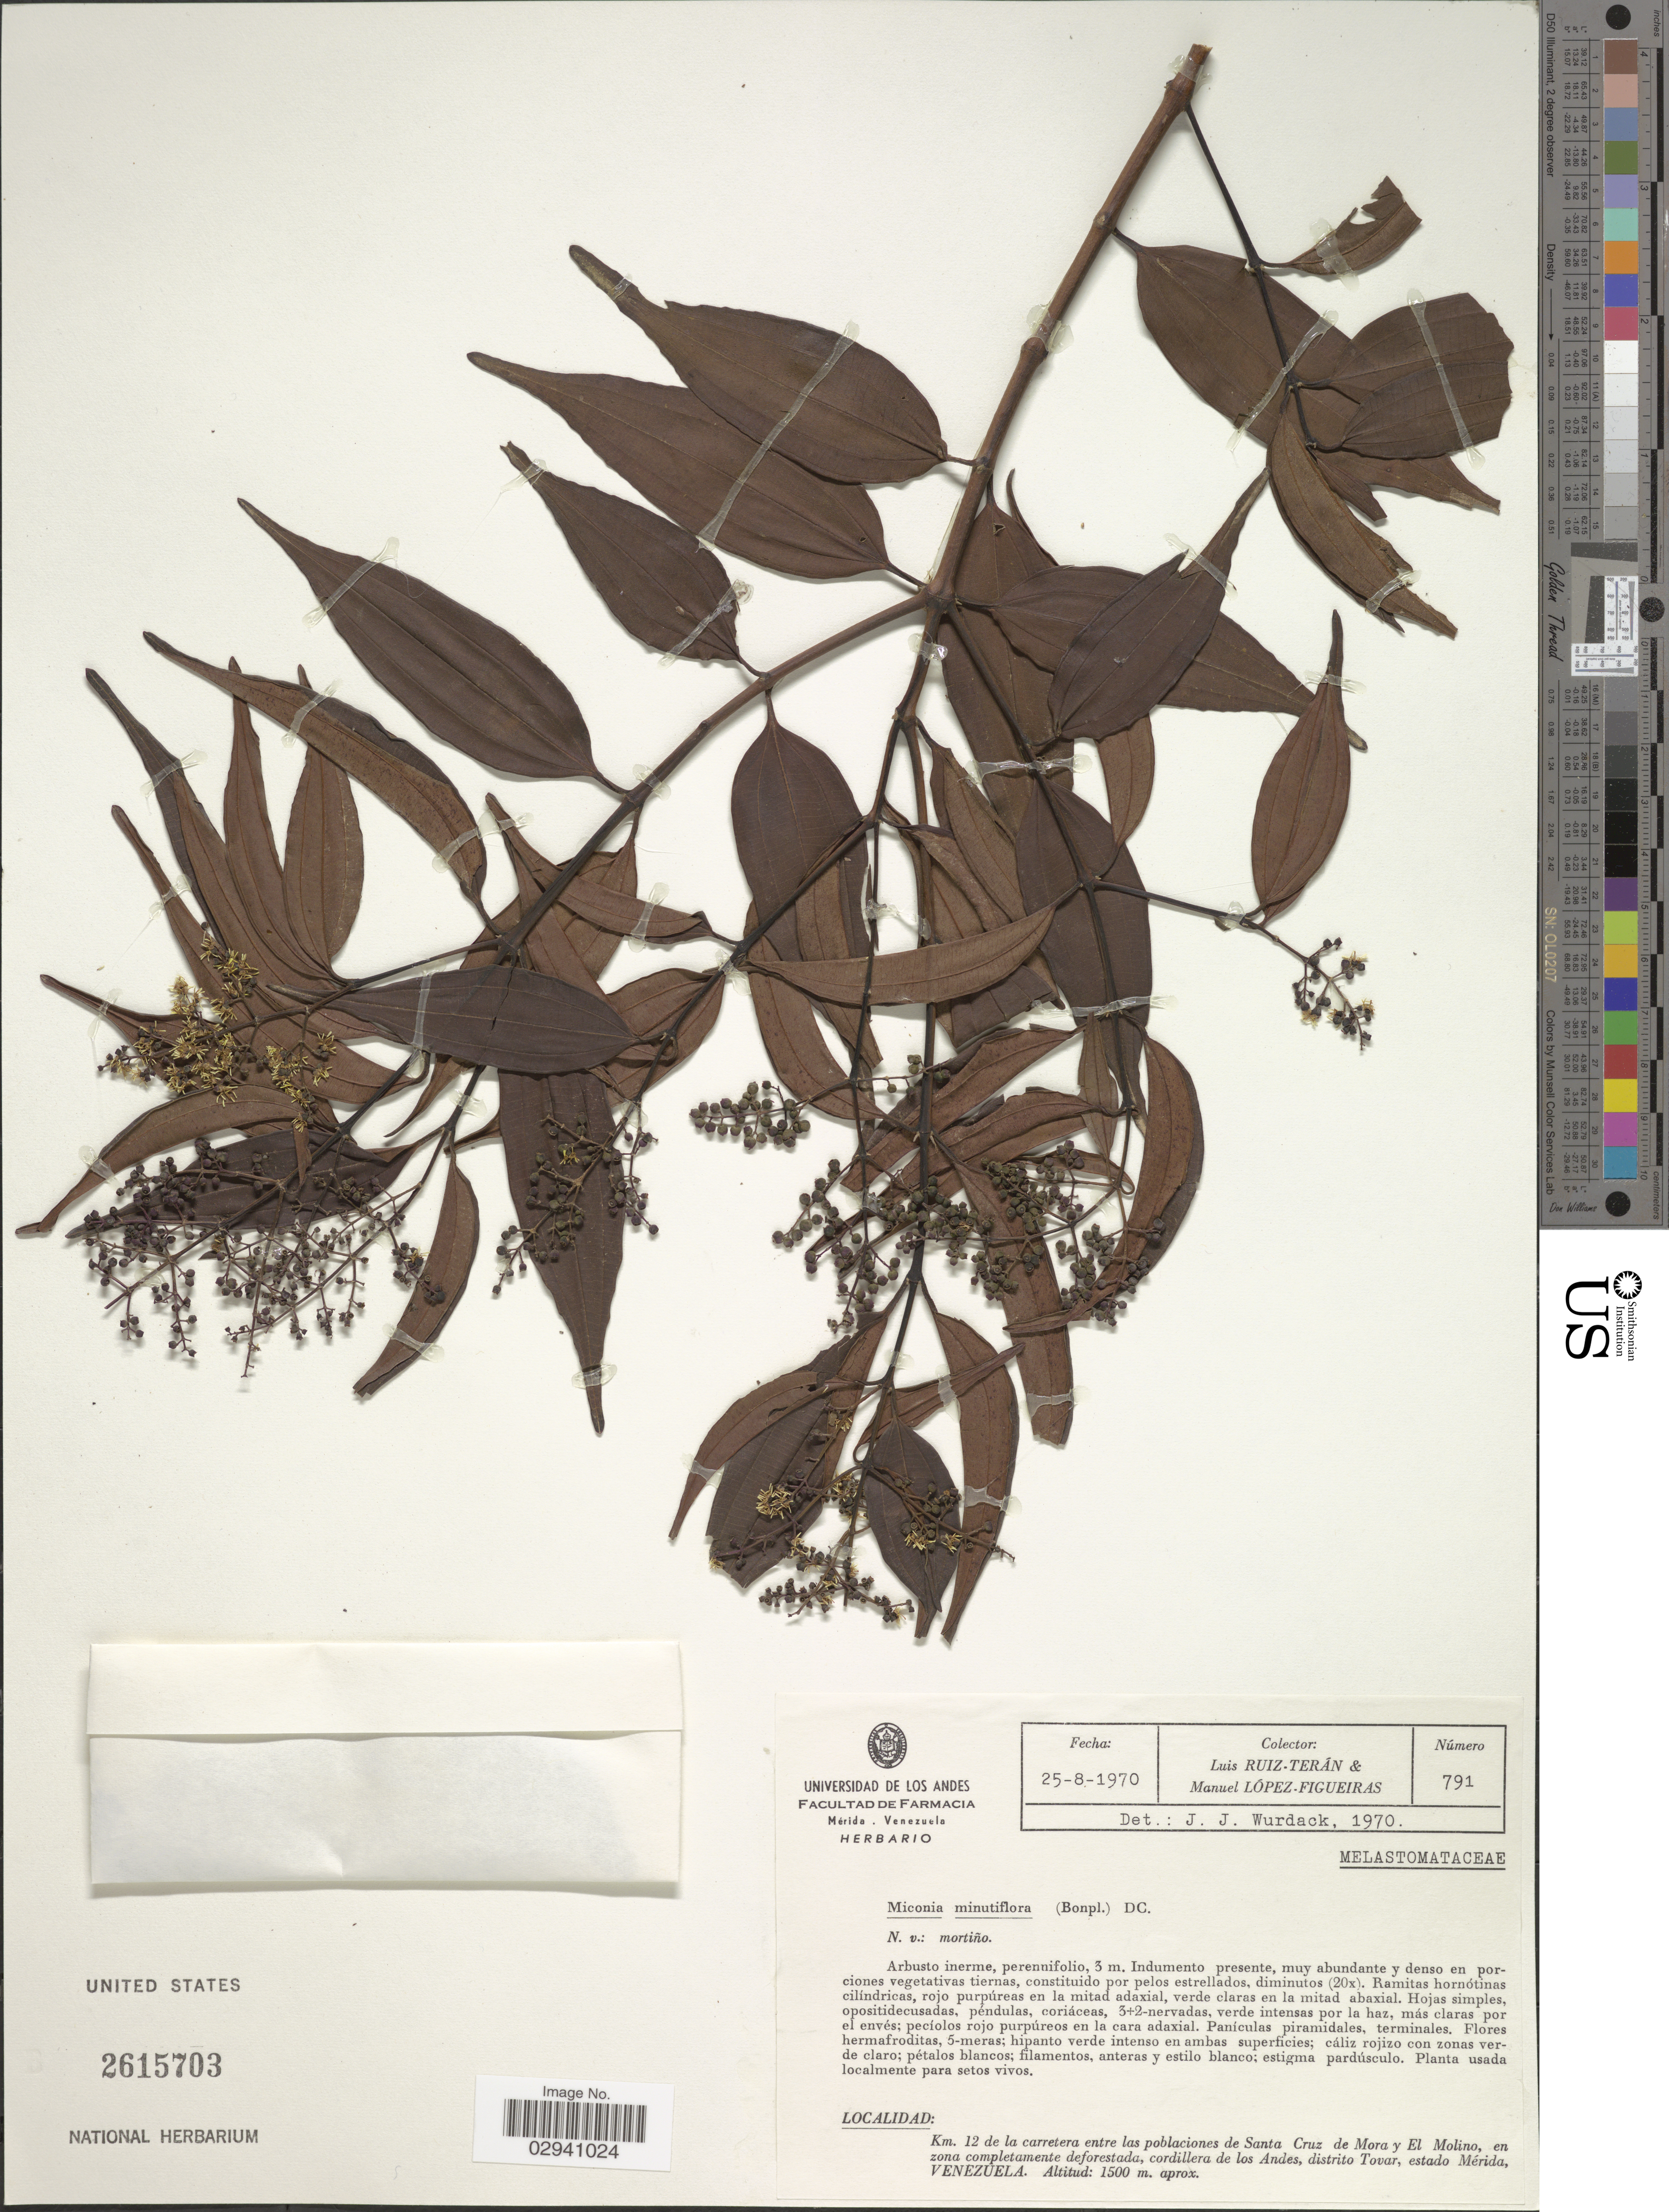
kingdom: Plantae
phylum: Tracheophyta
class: Magnoliopsida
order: Myrtales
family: Melastomataceae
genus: Miconia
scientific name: Miconia minutiflora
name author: (Bonpl.) DC.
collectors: L. Teran & M. López Figueiras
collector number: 791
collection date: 1970-08-25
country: Venezuela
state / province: Mérida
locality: Km. 12 de la carretera entre las poblaciones de Santa Cruz de Mora y El Molino, en zona completamente deforetada, cordillera de los Andes, distrito Tovar, estado Mérida.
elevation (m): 1500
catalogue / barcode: US 2615703